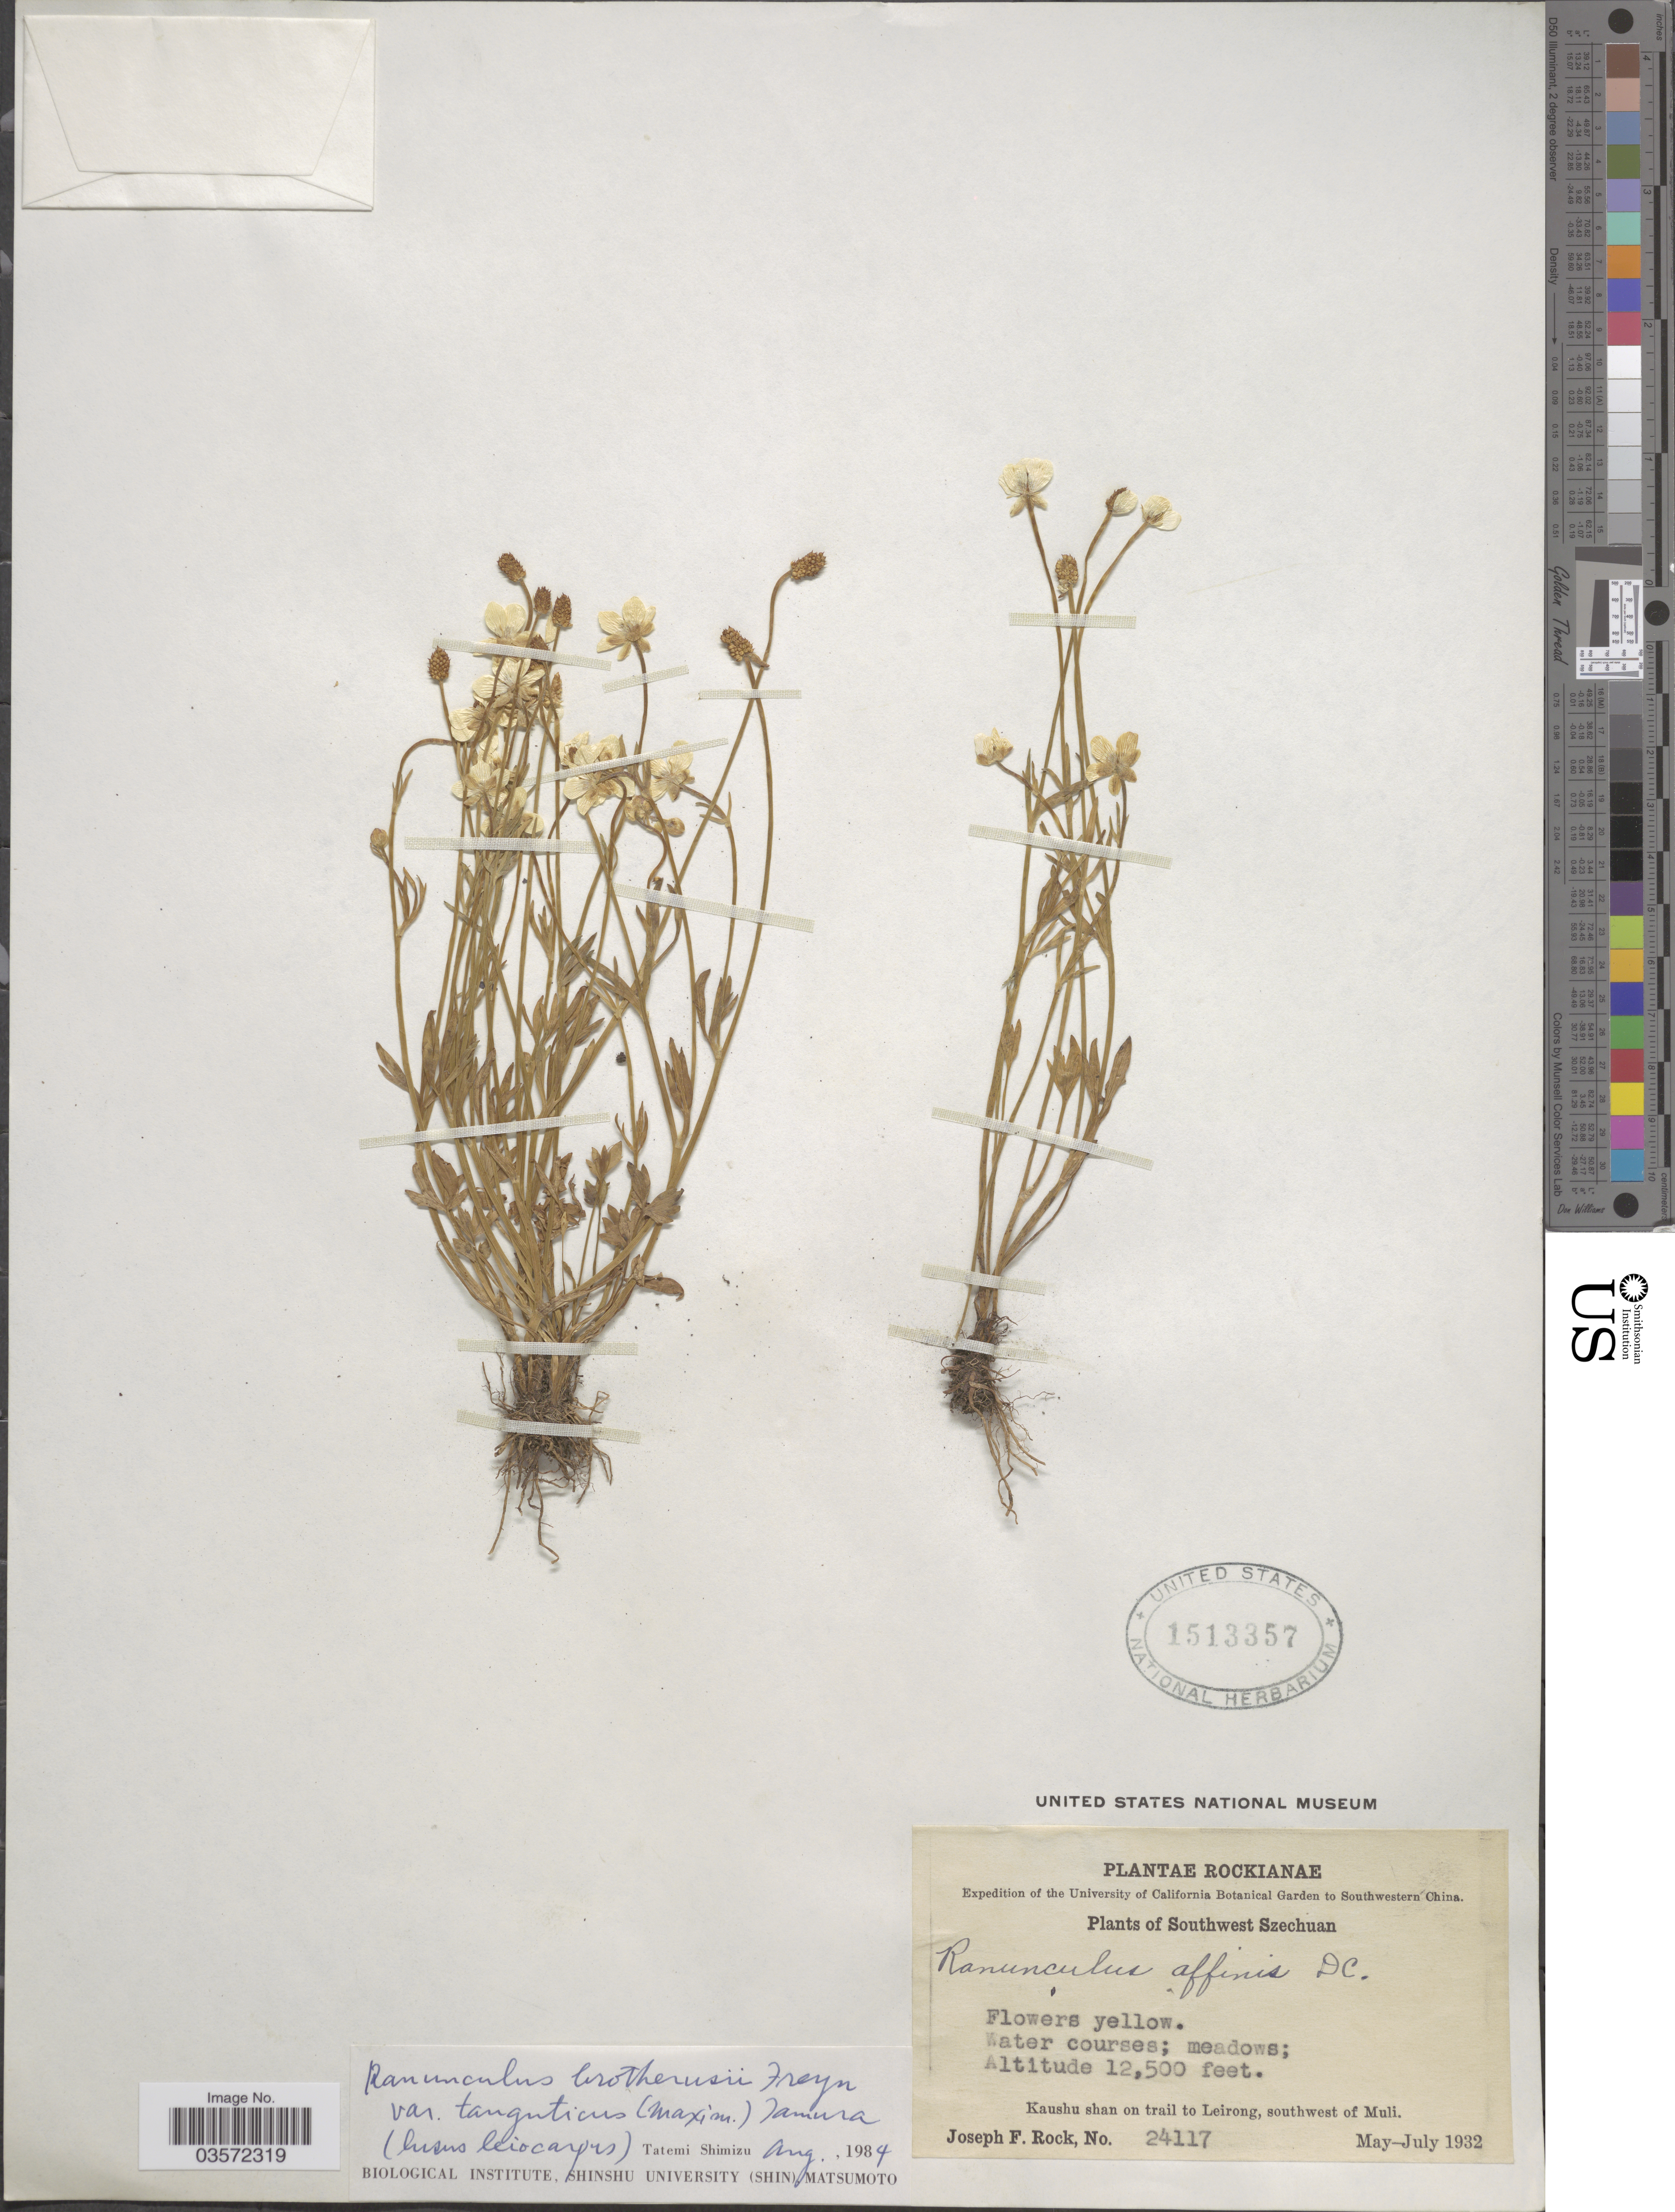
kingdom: Plantae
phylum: Tracheophyta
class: Magnoliopsida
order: Ranunculales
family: Ranunculaceae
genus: Ranunculus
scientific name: Ranunculus brotherusii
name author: Freyn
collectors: J. F. Rock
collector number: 24117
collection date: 1932-05/1932-07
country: China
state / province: Sichuan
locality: Southwestern China. Southwest Szechuan. Kaushu shan on trail to Leirong, southwest of Muli.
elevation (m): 3810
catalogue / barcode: US 1513357